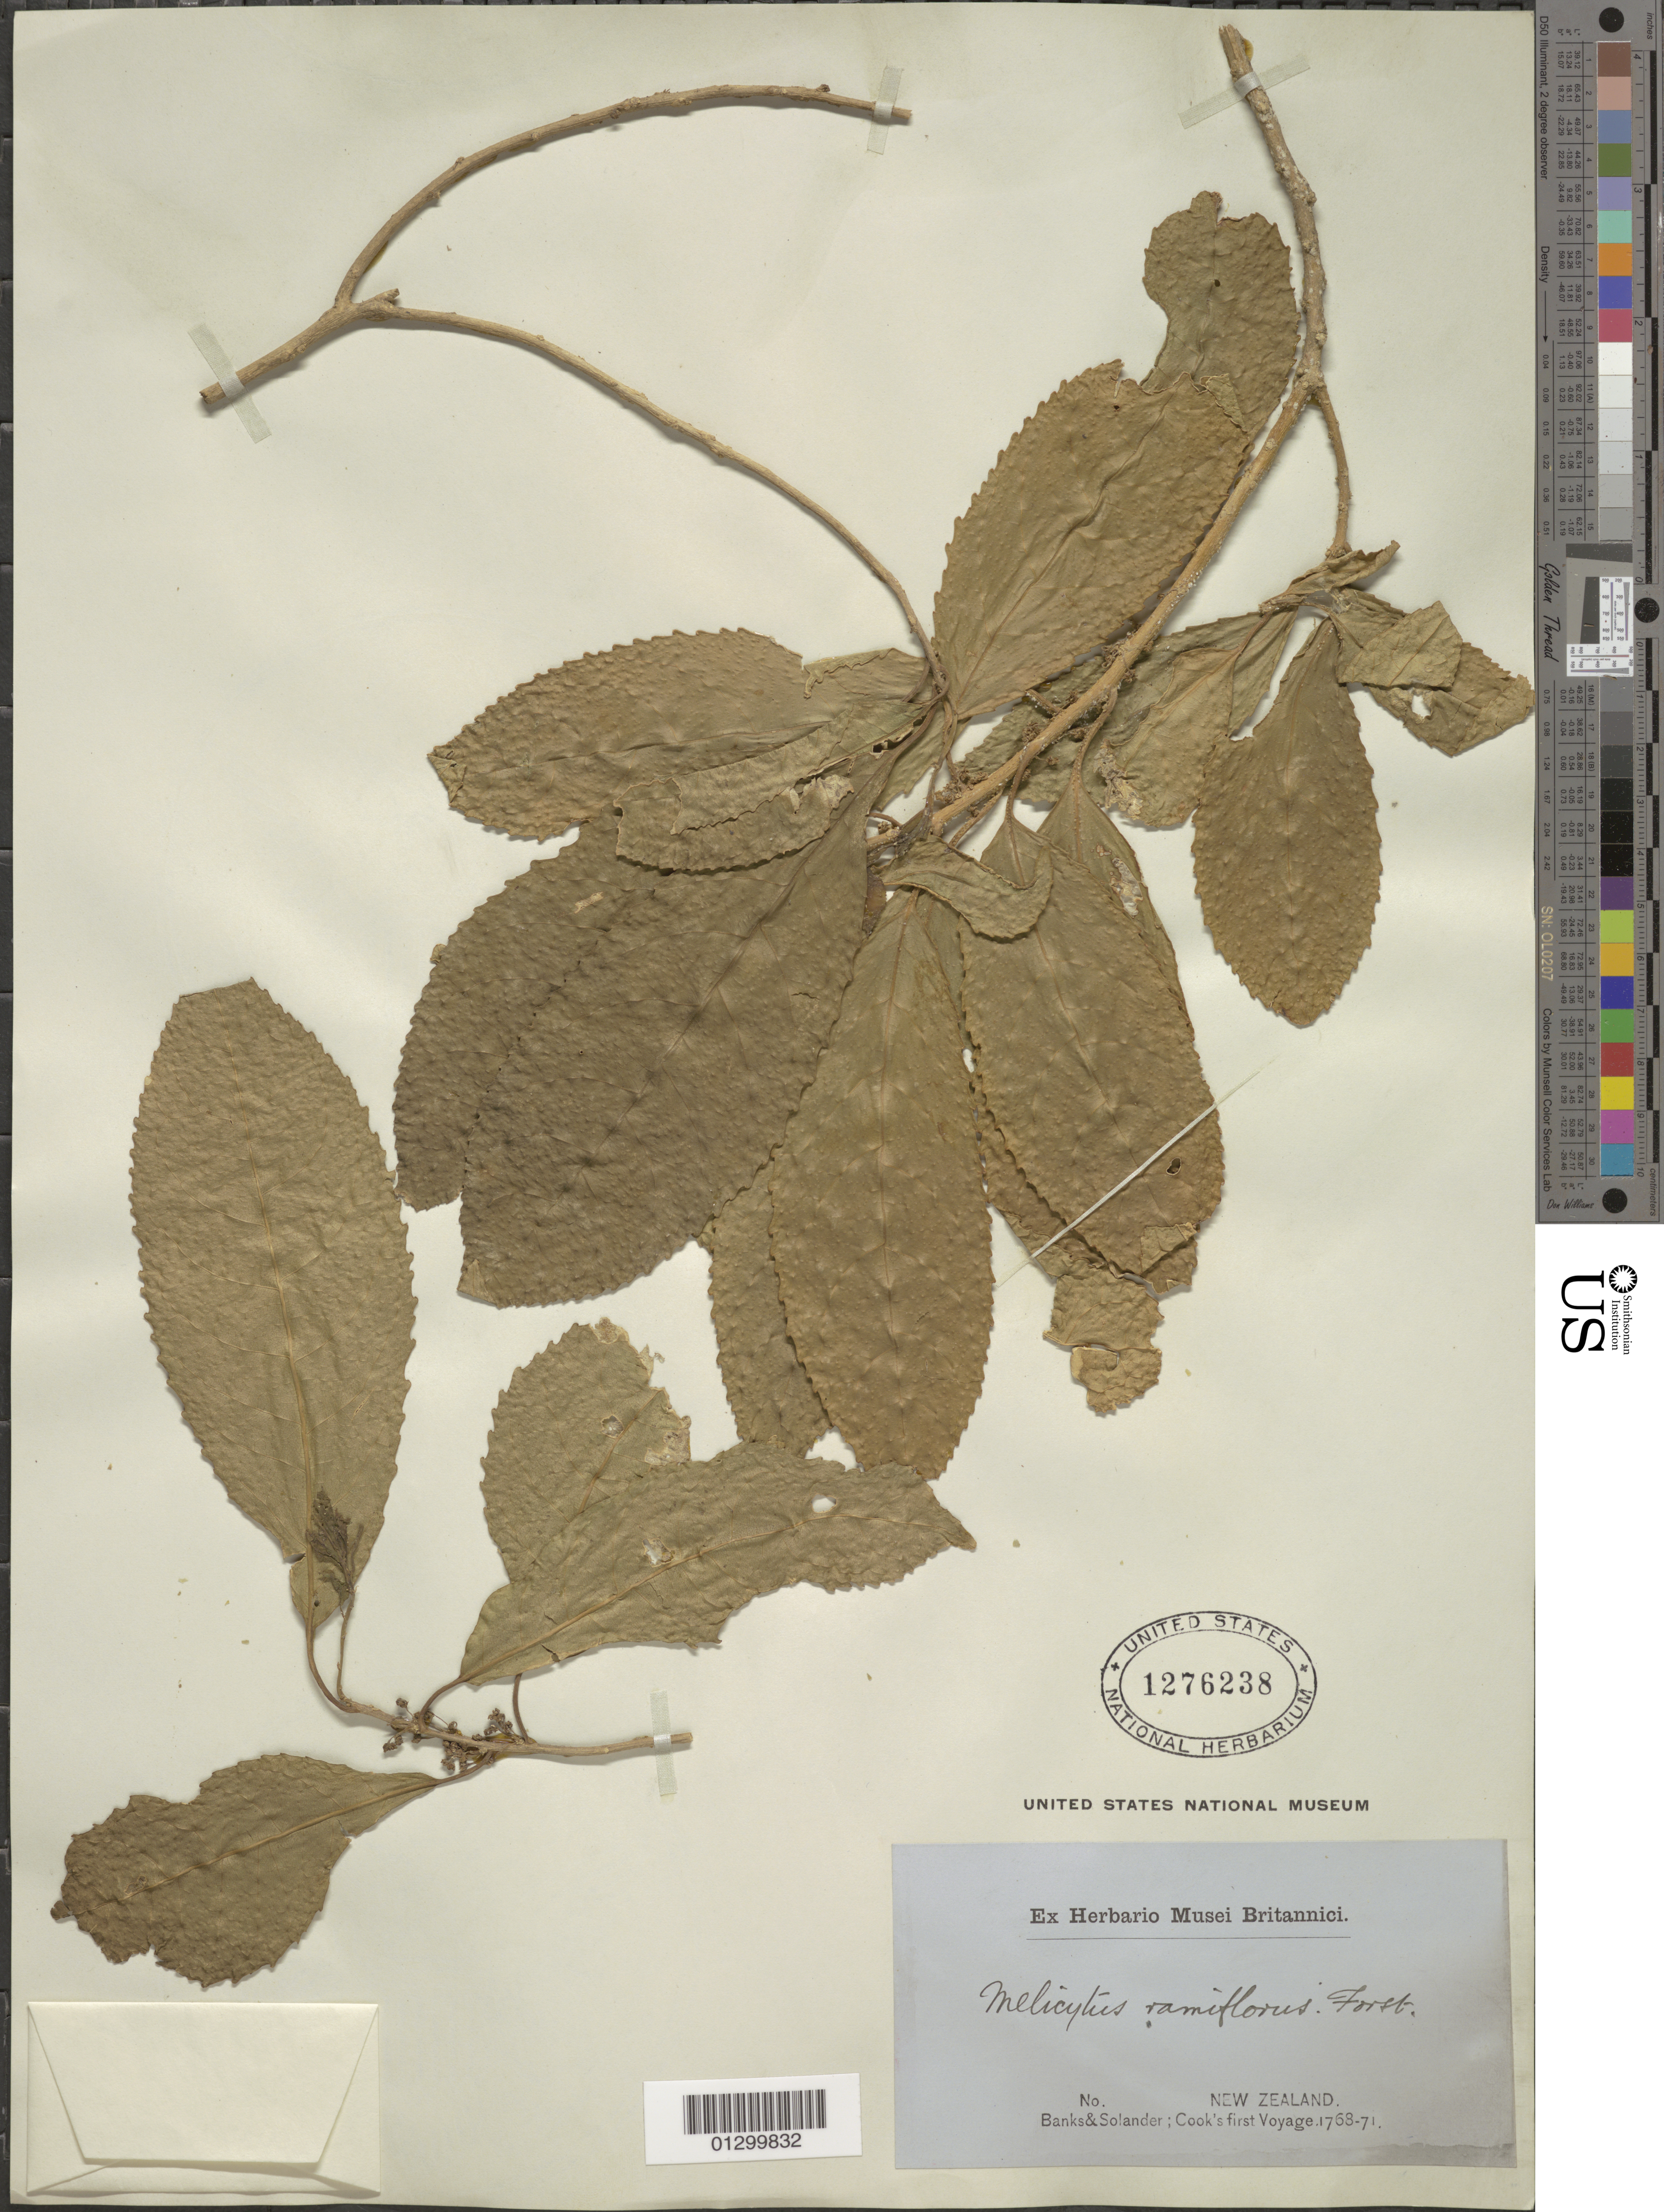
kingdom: Plantae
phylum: Tracheophyta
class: Magnoliopsida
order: Malpighiales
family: Violaceae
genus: Melicytus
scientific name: Melicytus ramiflorus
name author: J.R. Forst. & G. Forst.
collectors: J. Banks & D. C. Solander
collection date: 1768/1771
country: New Zealand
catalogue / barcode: US 1276238